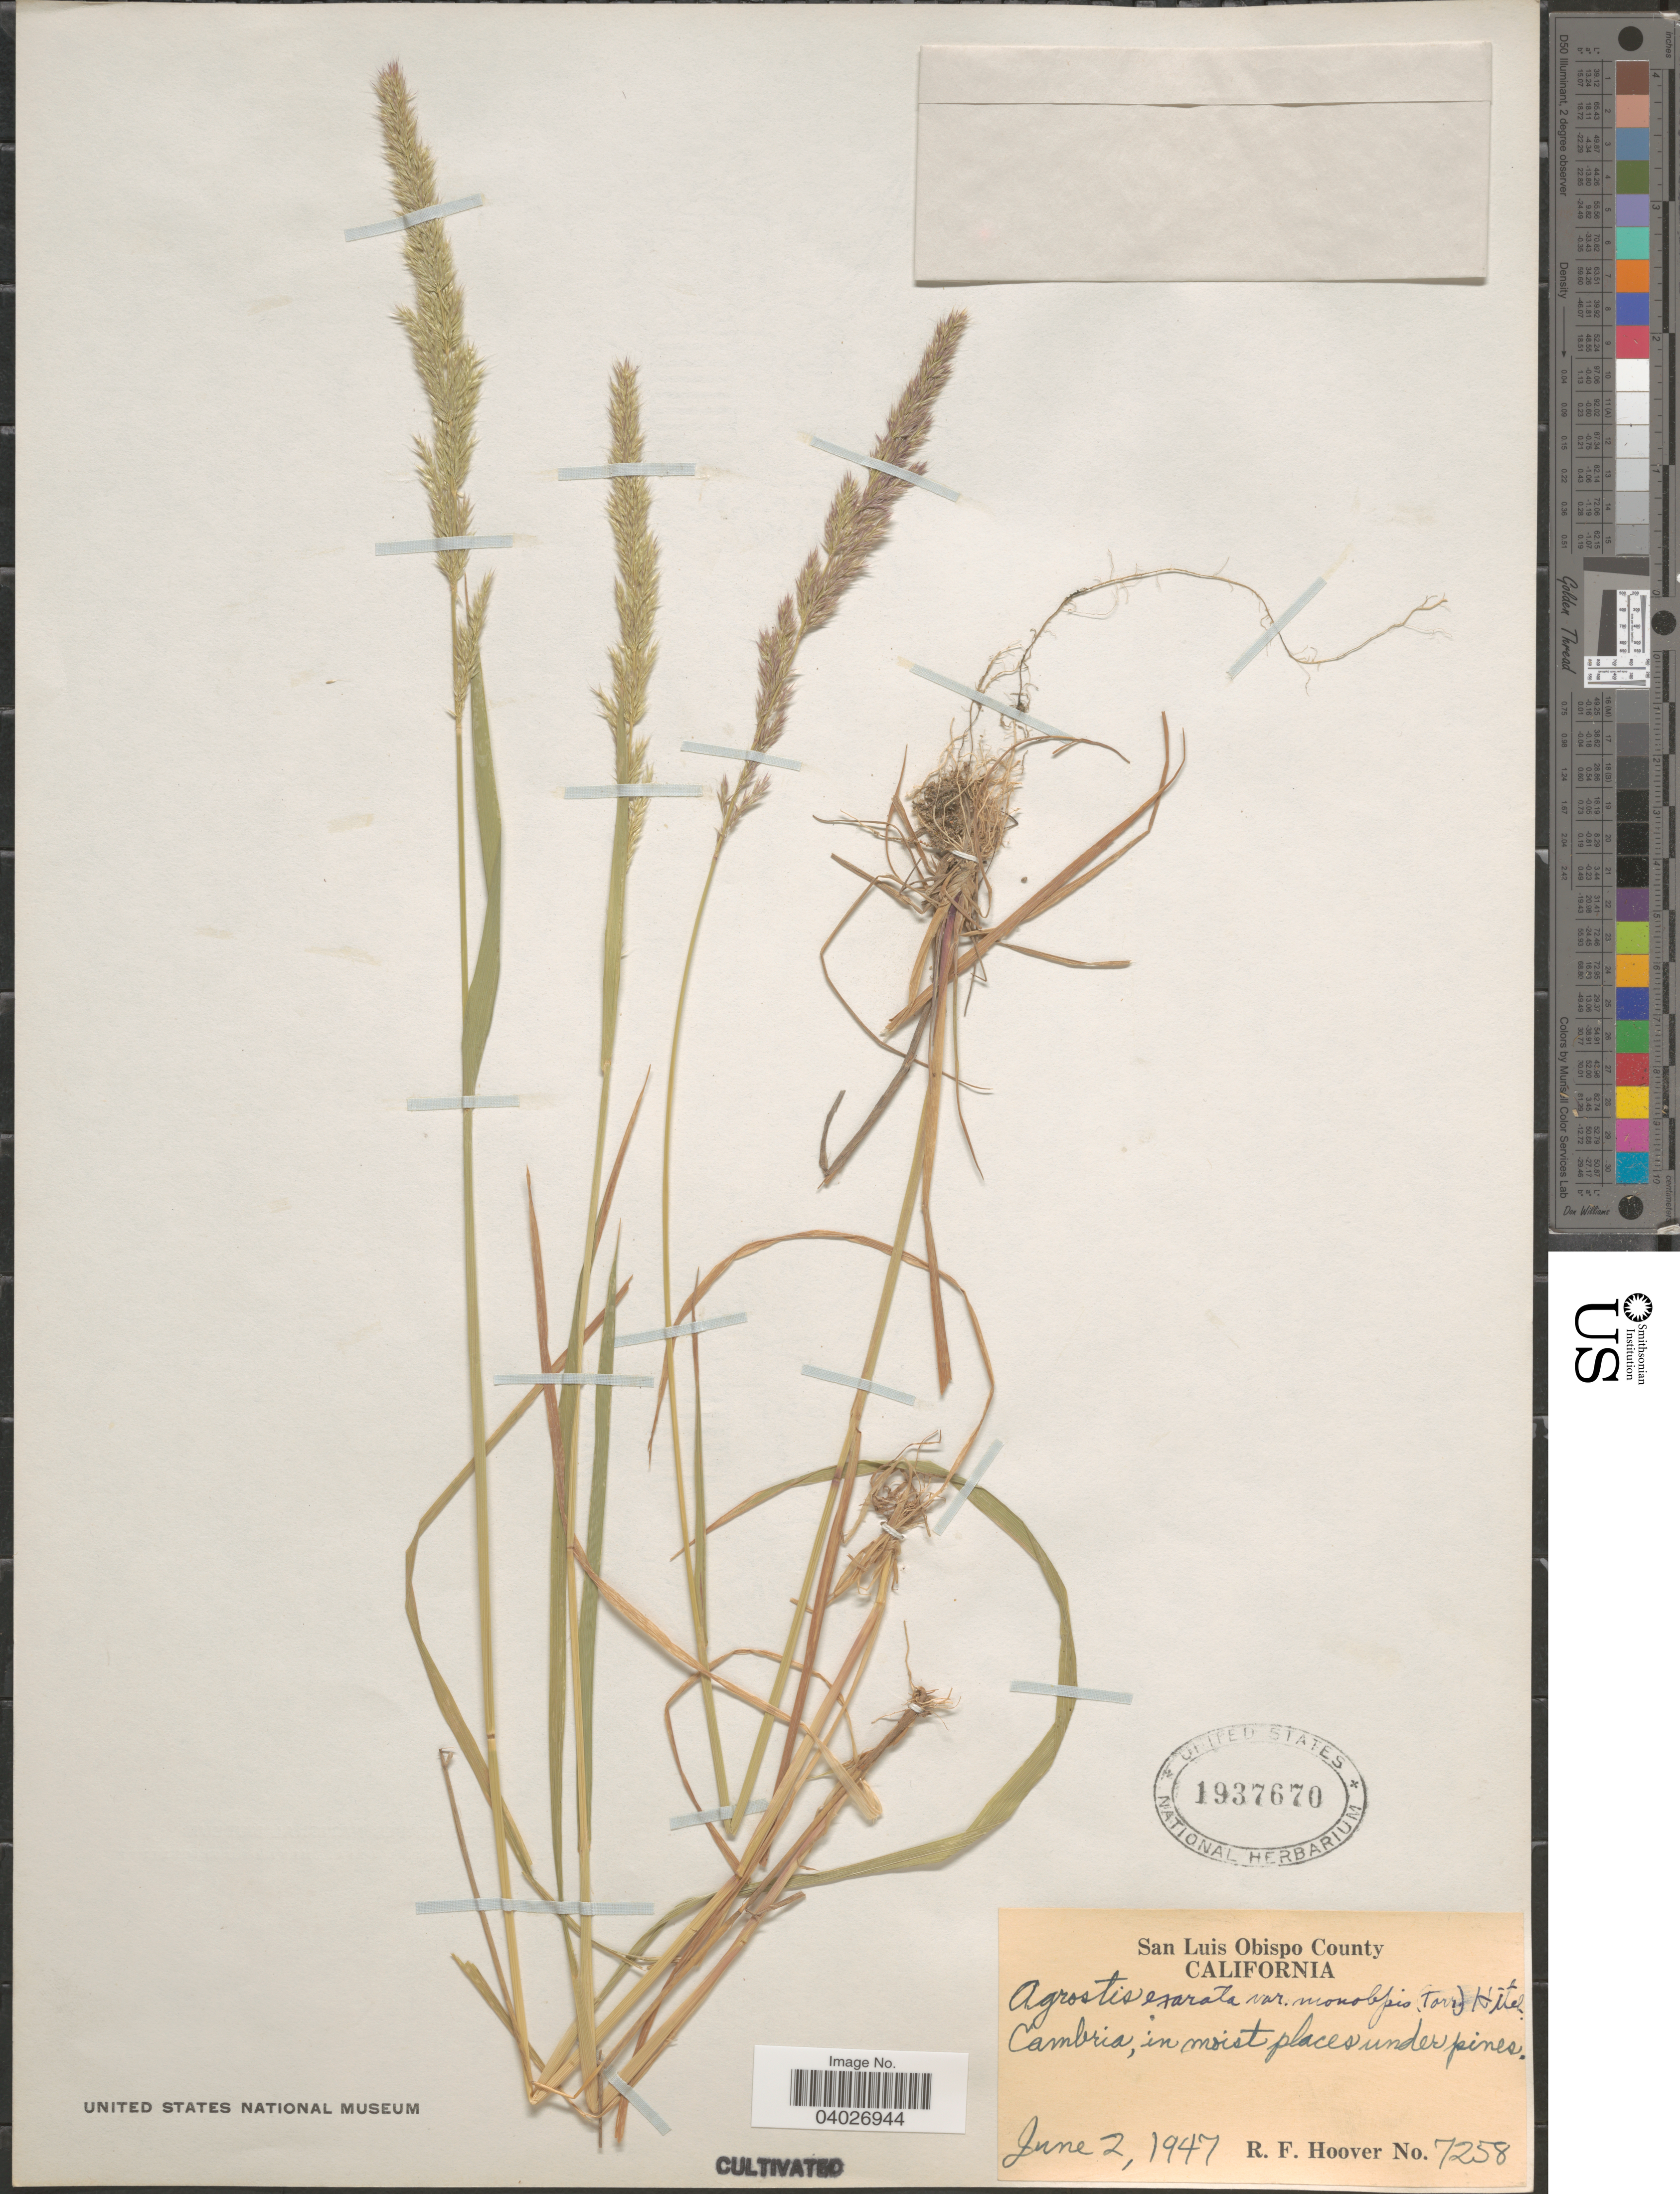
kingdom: Plantae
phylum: Tracheophyta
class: Liliopsida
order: Poales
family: Poaceae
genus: Agrostis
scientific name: Agrostis exarata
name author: Trin.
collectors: R. F. Hoover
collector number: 7258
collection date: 1947-06-02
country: United States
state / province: California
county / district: San Luis Obispo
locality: San Luis Obispo County. Cambria.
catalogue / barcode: US 1937670